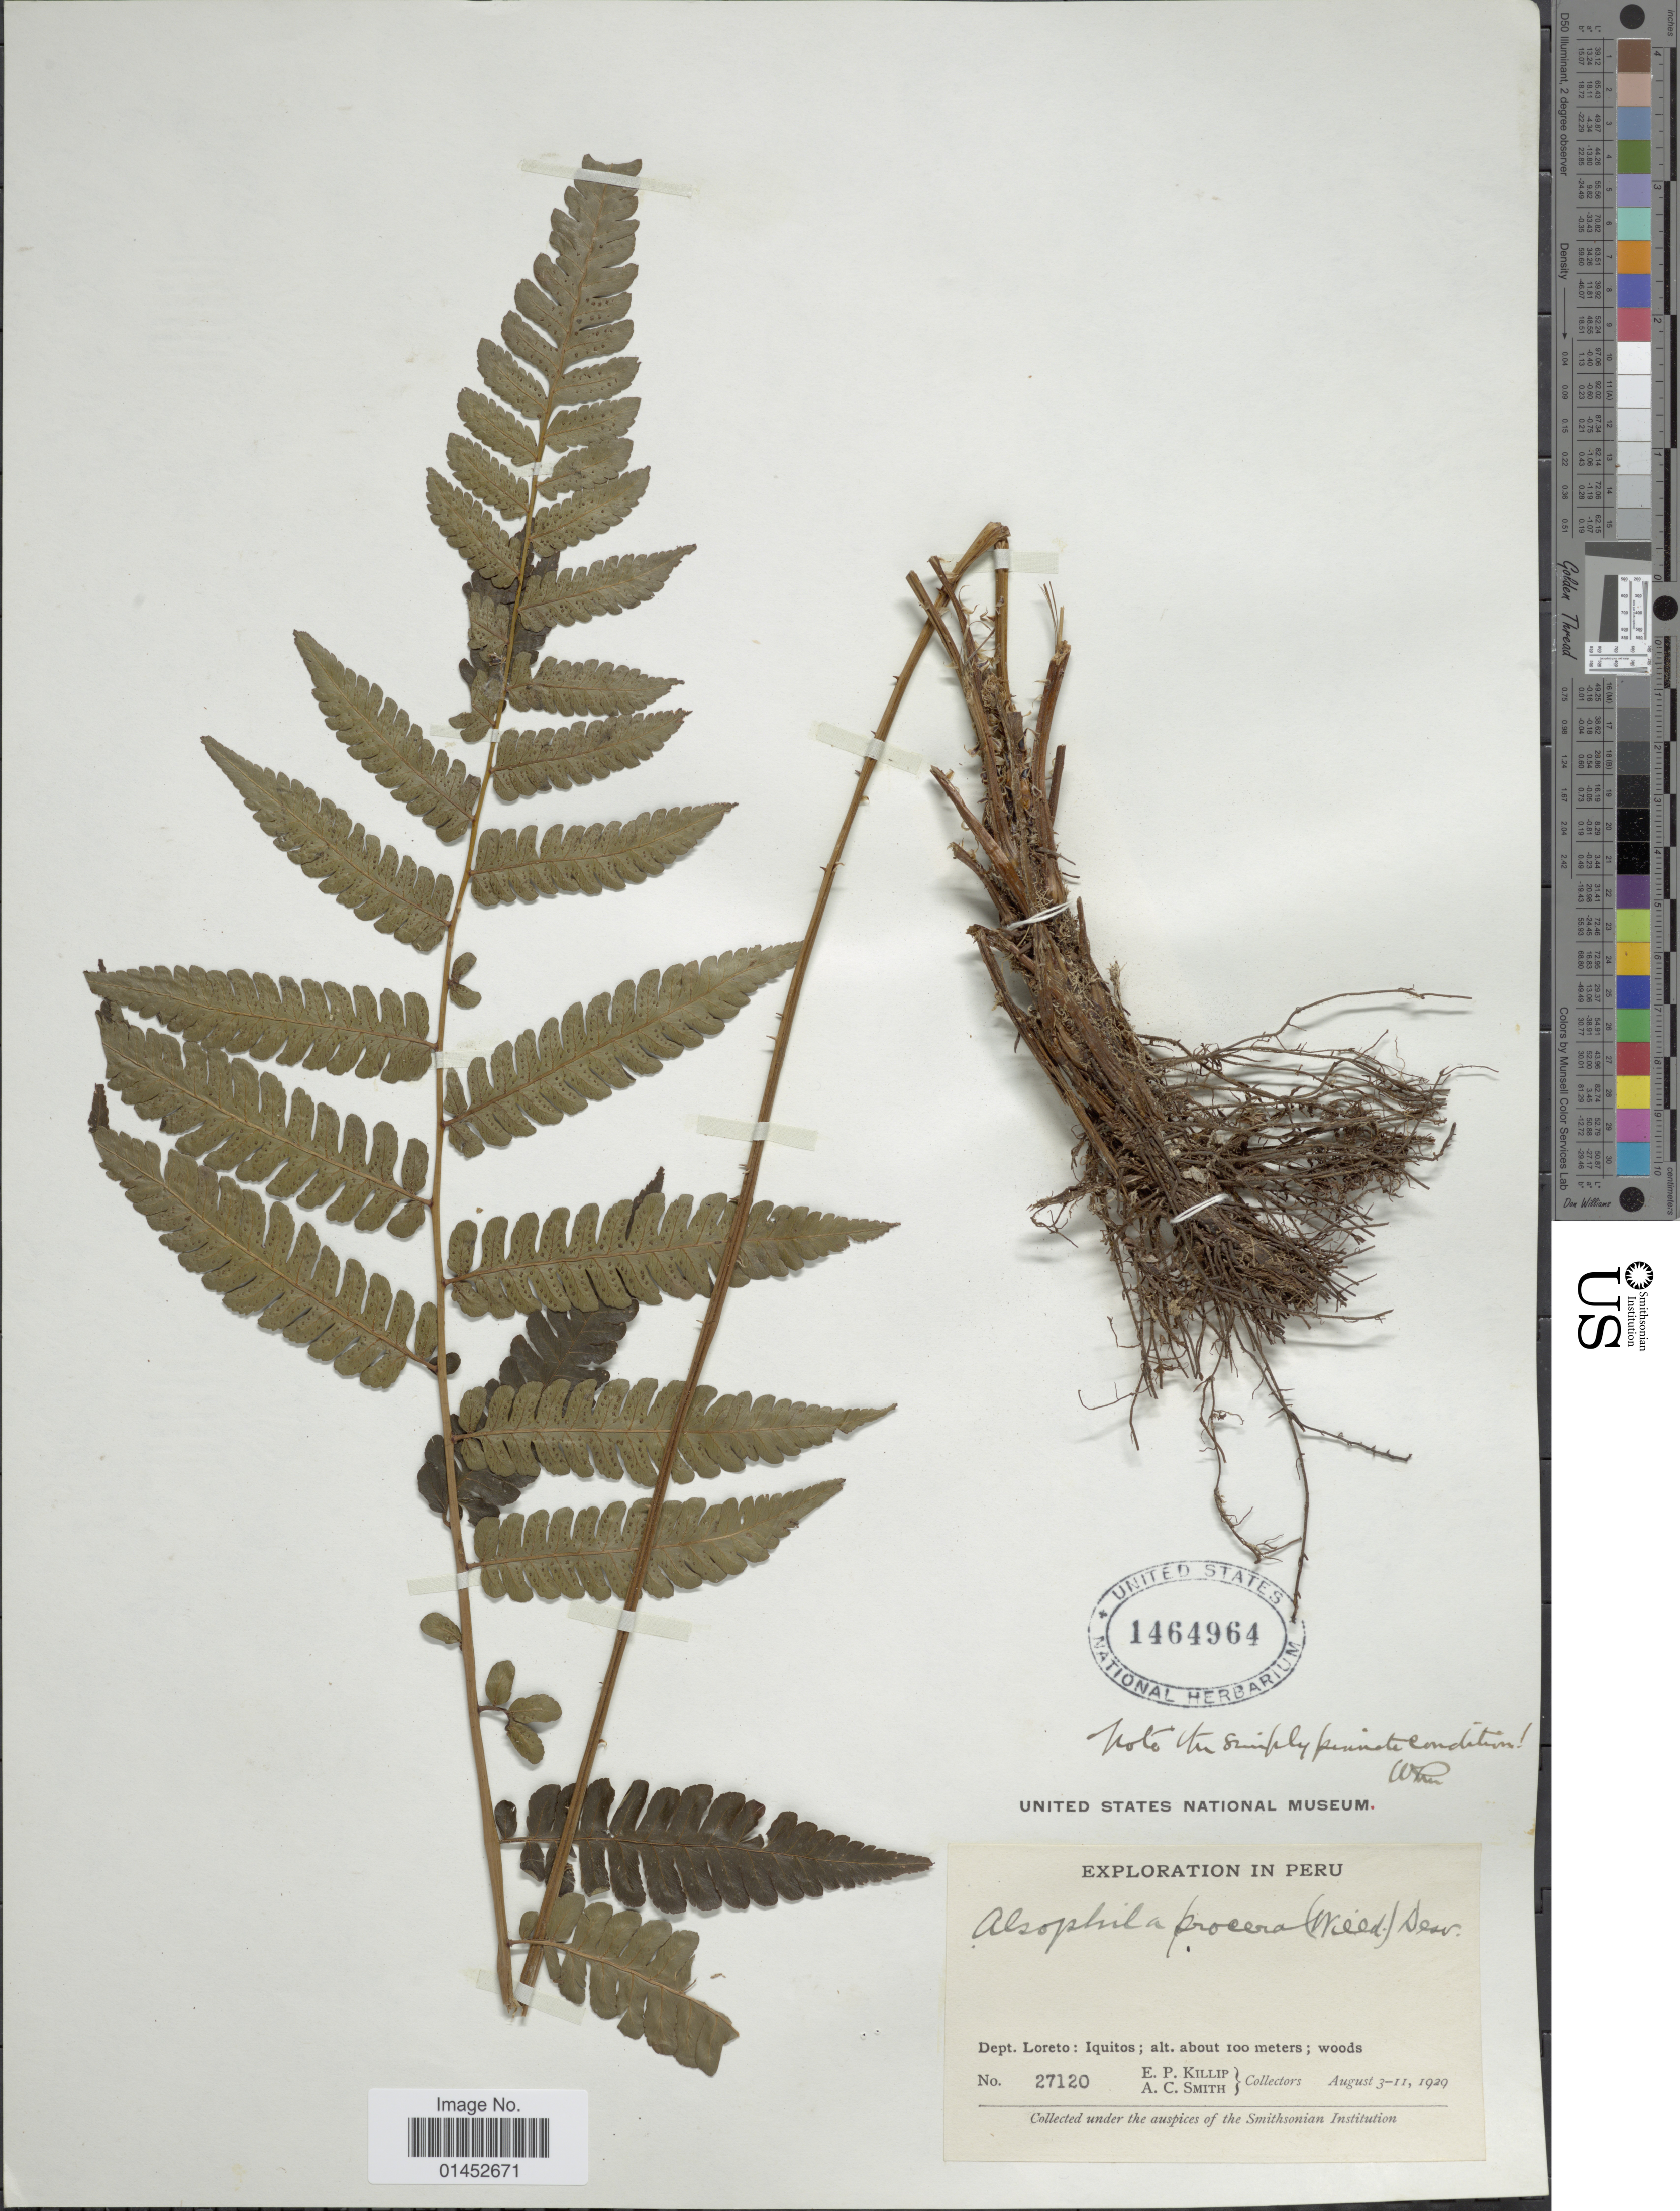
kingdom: Plantae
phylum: Tracheophyta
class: Polypodiopsida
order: Cyatheales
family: Cyatheaceae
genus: Cyathea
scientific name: Cyathea pungens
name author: (Willd.) Domin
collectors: E. P. Killip & A. C. Smith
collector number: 27120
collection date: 1929-08-03/1929-08-11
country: Peru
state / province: Loreto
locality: Dept. Loreto: Iquitos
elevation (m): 100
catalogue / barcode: US 1464964